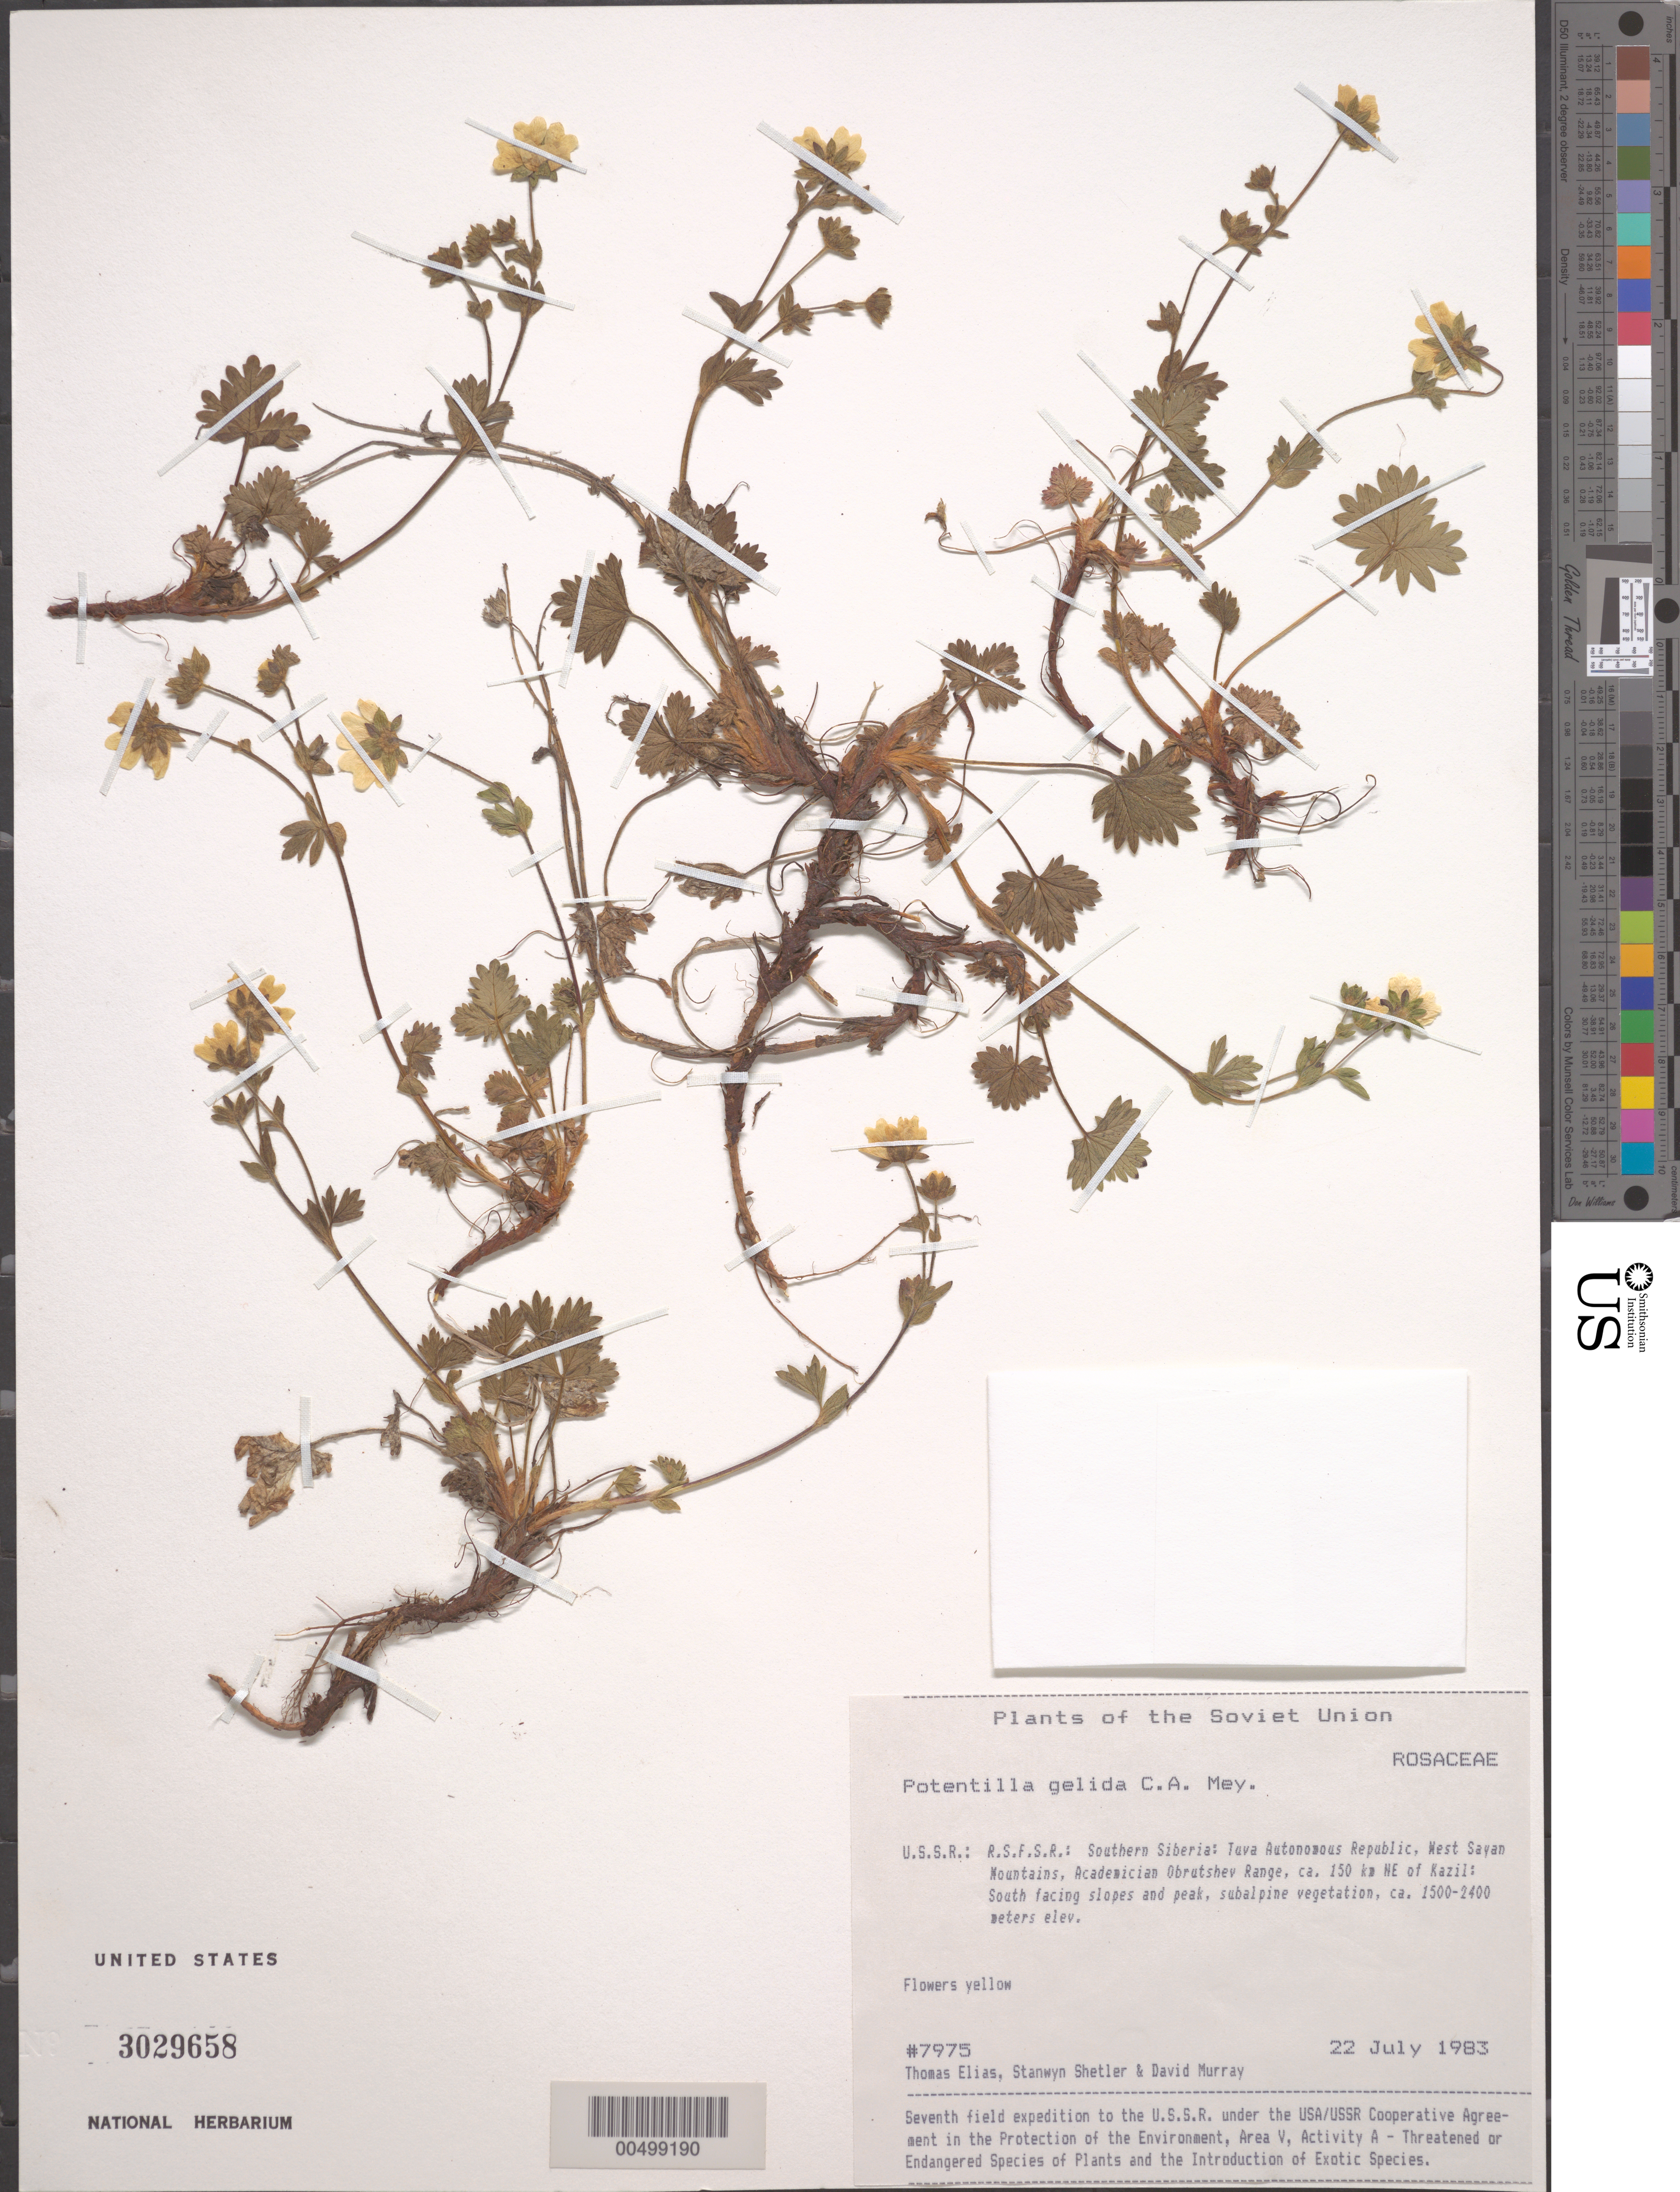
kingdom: Plantae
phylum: Tracheophyta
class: Magnoliopsida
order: Rosales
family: Rosaceae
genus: Potentilla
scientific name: Potentilla gelida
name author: C.A. Mey.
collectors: T. Elias, S. Shetler & D. F. Murray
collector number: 7975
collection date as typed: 22 Jul 1983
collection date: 1983-07-22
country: Russian Federation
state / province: Tuva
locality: West Sayan Mountains, Academician Obrutshev Range, ca. 150 km NE of Kazil [Kyzyl]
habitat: south-facing slopes and peak, subalpine vegetation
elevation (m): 1500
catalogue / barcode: US 3029658